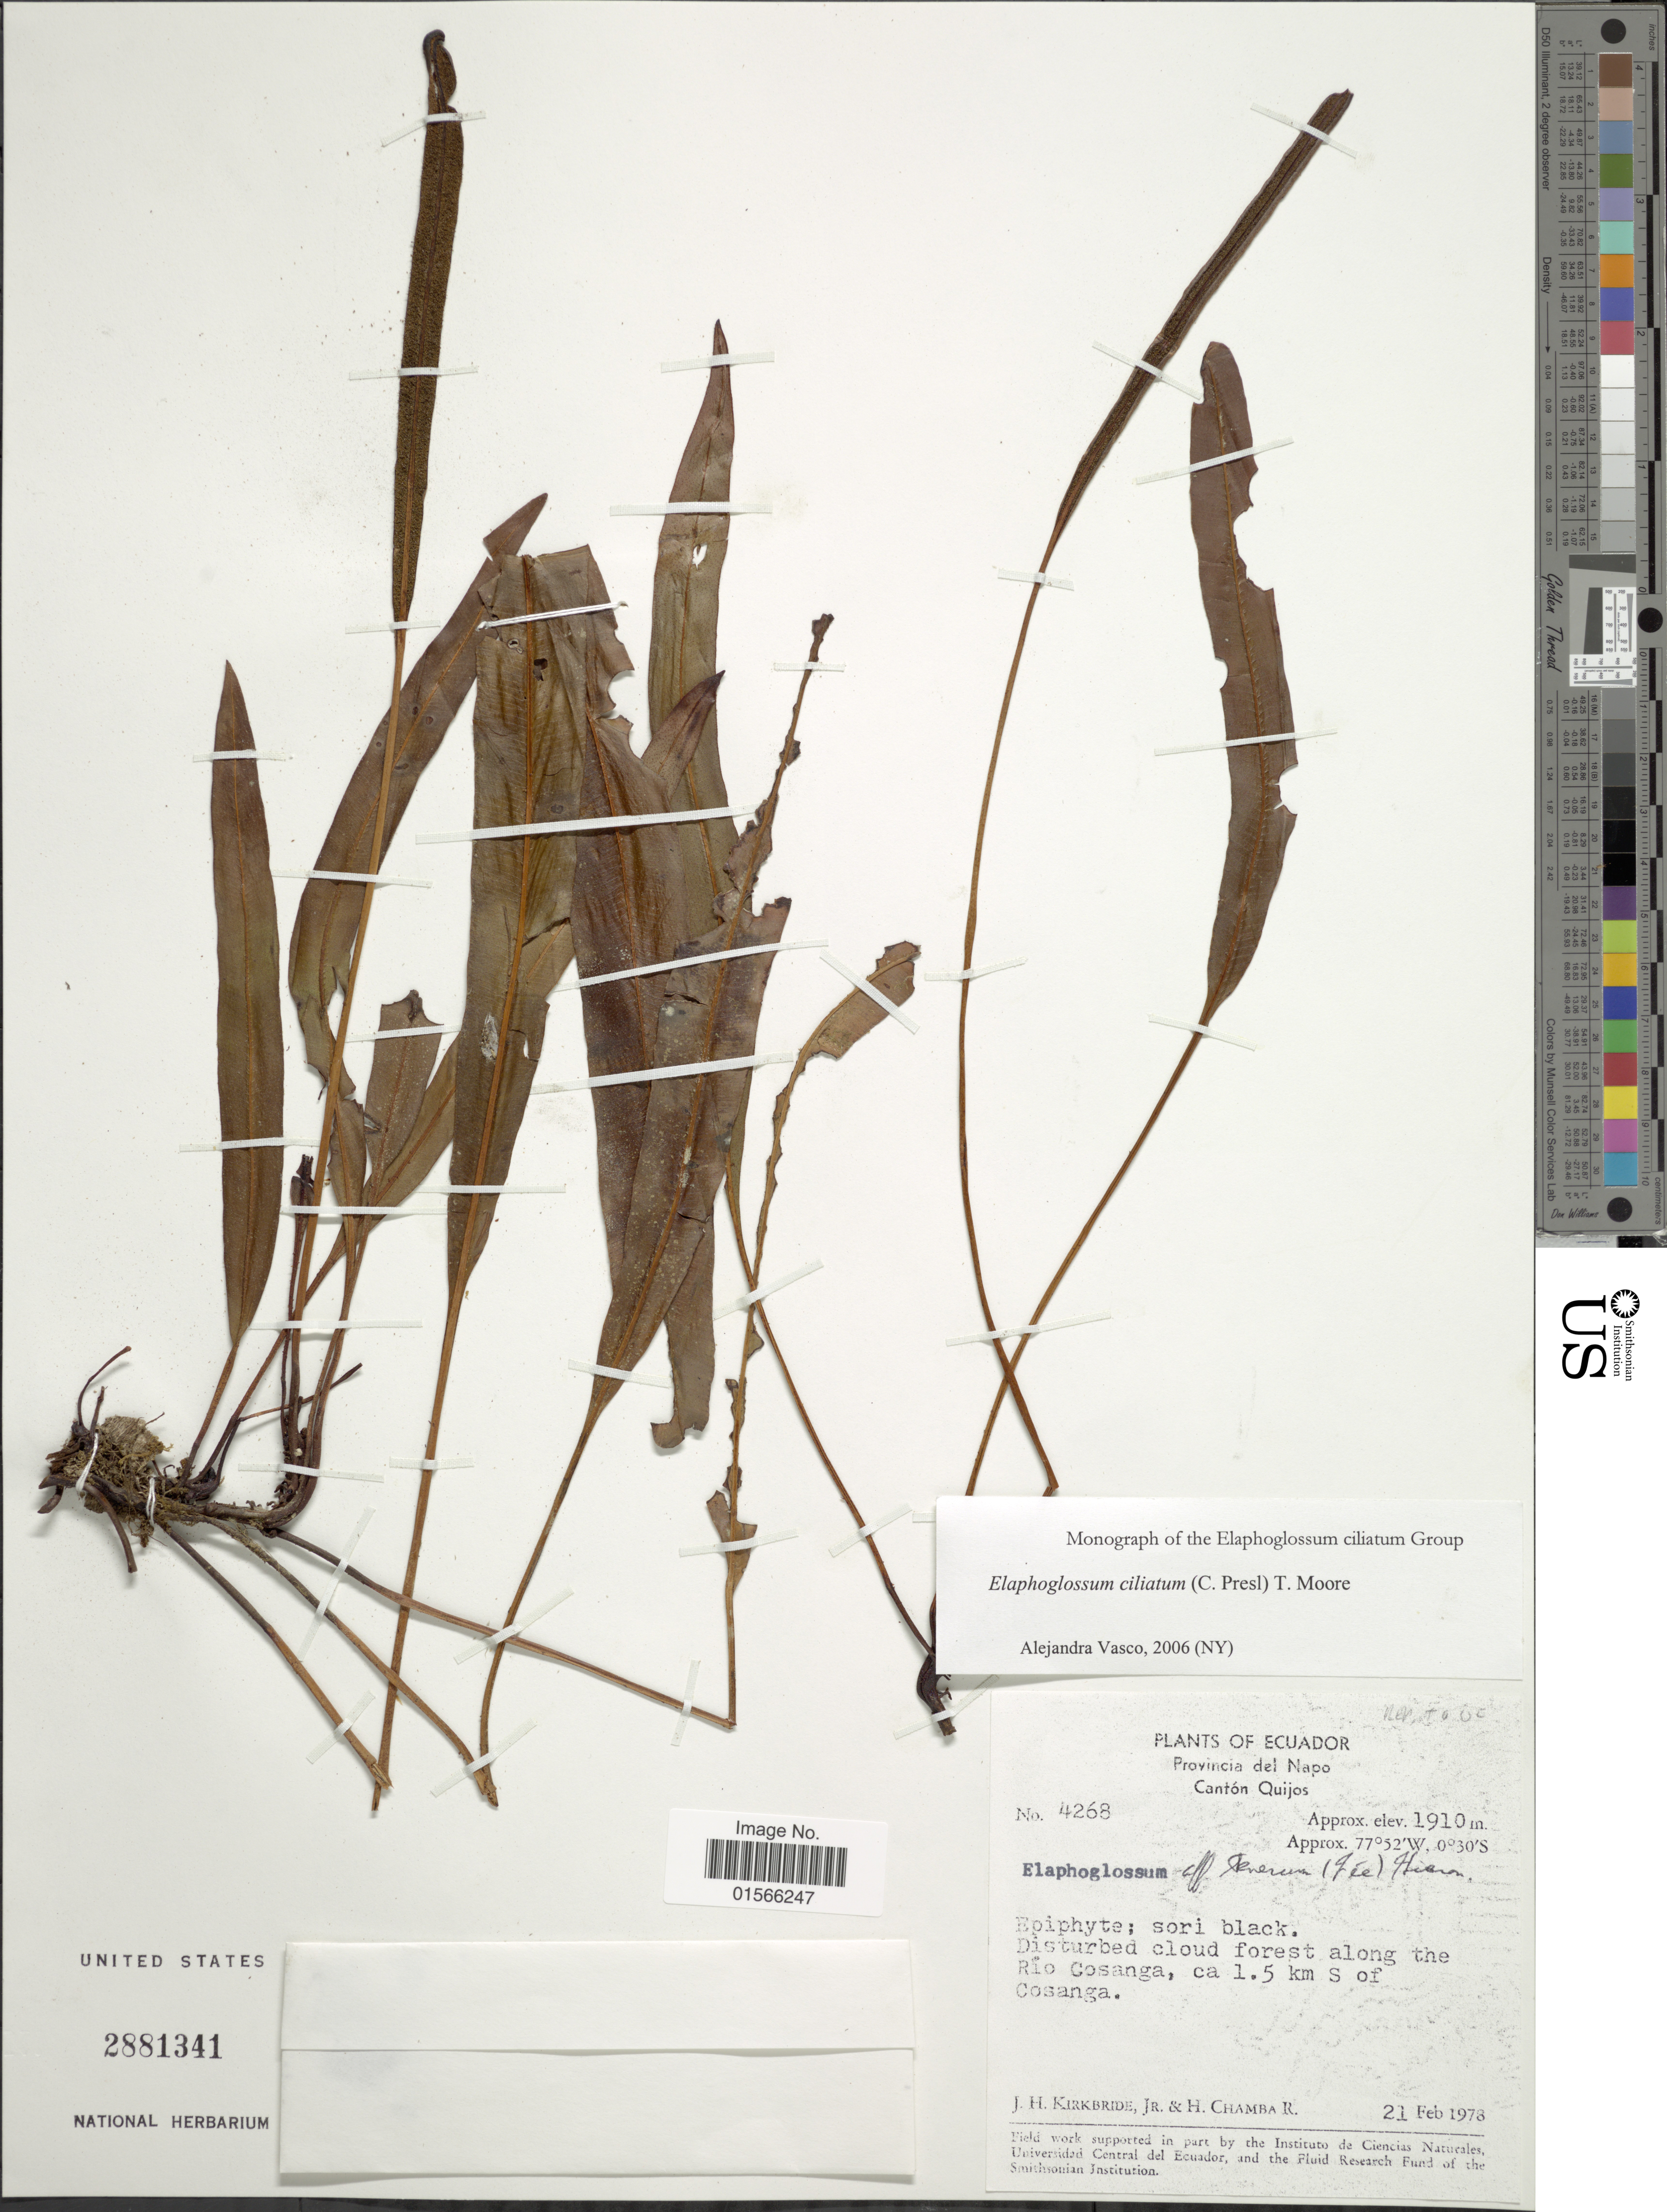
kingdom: Plantae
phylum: Tracheophyta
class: Polypodiopsida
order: Polypodiales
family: Dryopteridaceae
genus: Elaphoglossum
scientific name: Elaphoglossum ciliatum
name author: (C. Presl) T. Moore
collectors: J. H. Kirkbride & H. Chamba-R.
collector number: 4268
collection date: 1978-02-21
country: Ecuador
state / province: Napo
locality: Cantón Quijos, Disturbed cloud forest along the Río Cosanga, ca 1.5 km S of Cosanga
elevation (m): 1910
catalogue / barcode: US 2881341